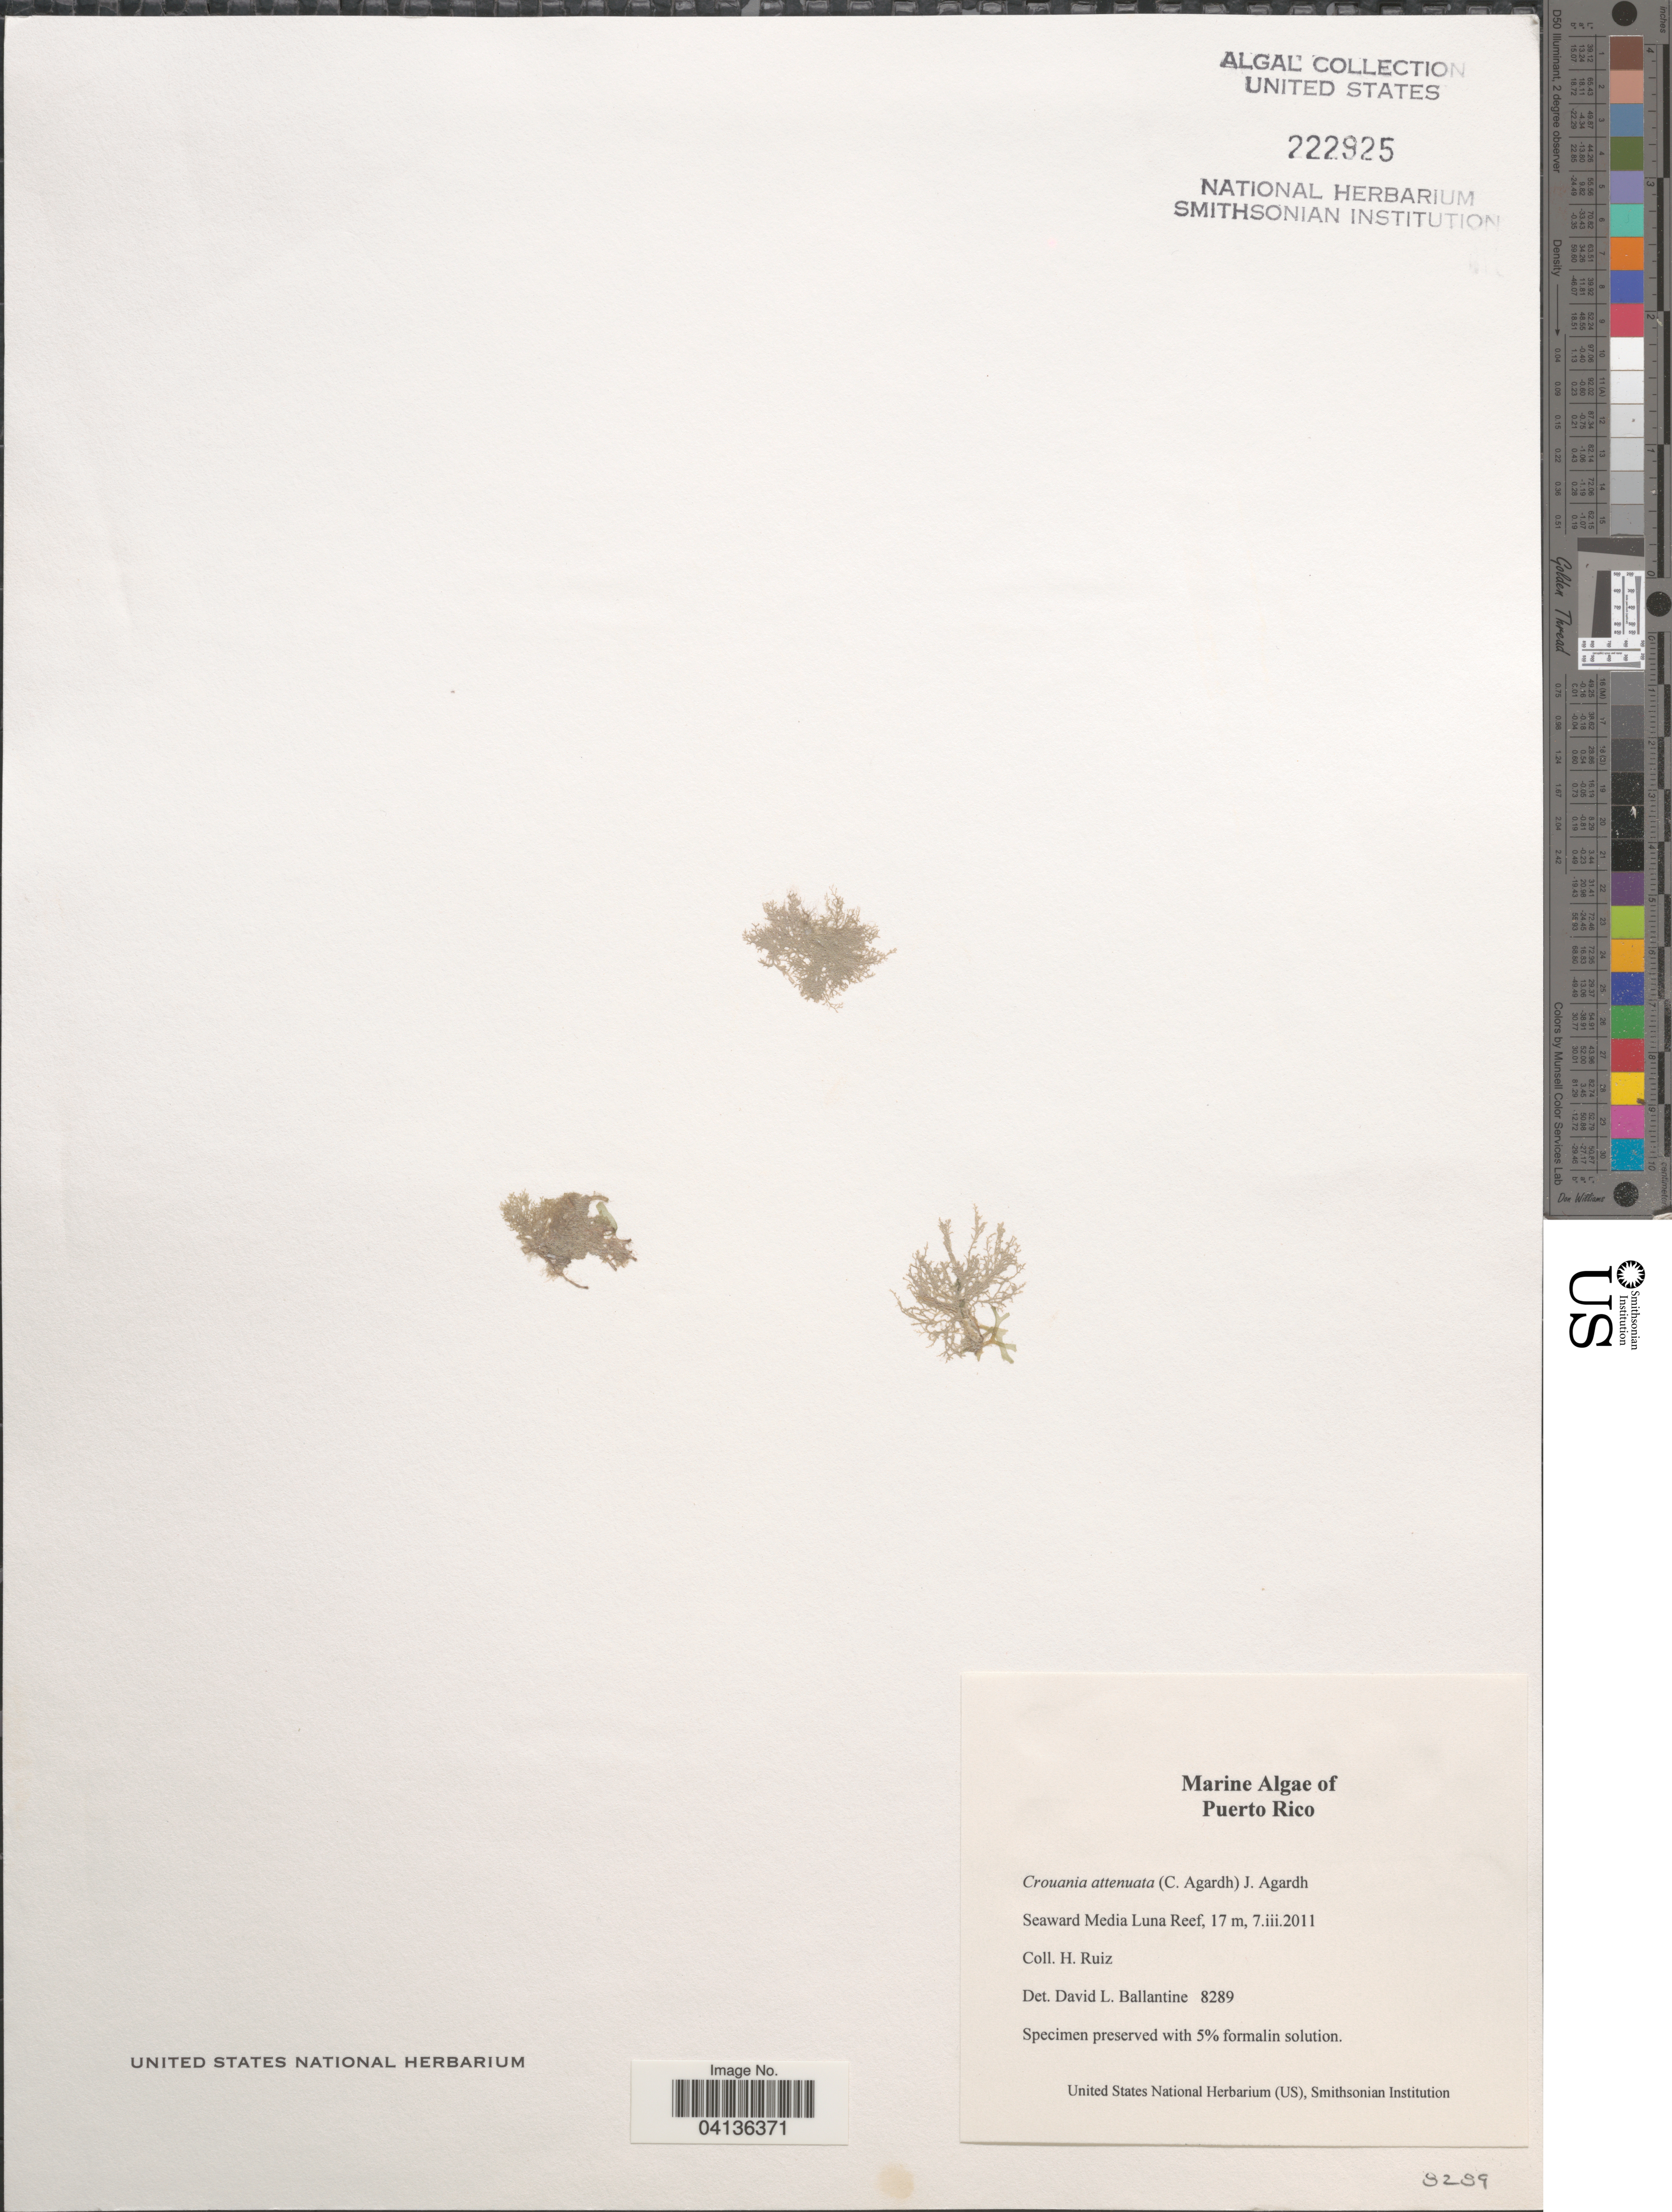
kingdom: Plantae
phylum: Rhodophyta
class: Florideophyceae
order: Ceramiales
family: Callithamniaceae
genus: Crouania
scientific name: Crouania attenuata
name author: (C. Agardh) J. Agardh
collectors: H. Ruiz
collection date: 2011-03-07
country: Puerto Rico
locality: Seaward Media Luna Reef.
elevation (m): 17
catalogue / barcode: US 222925